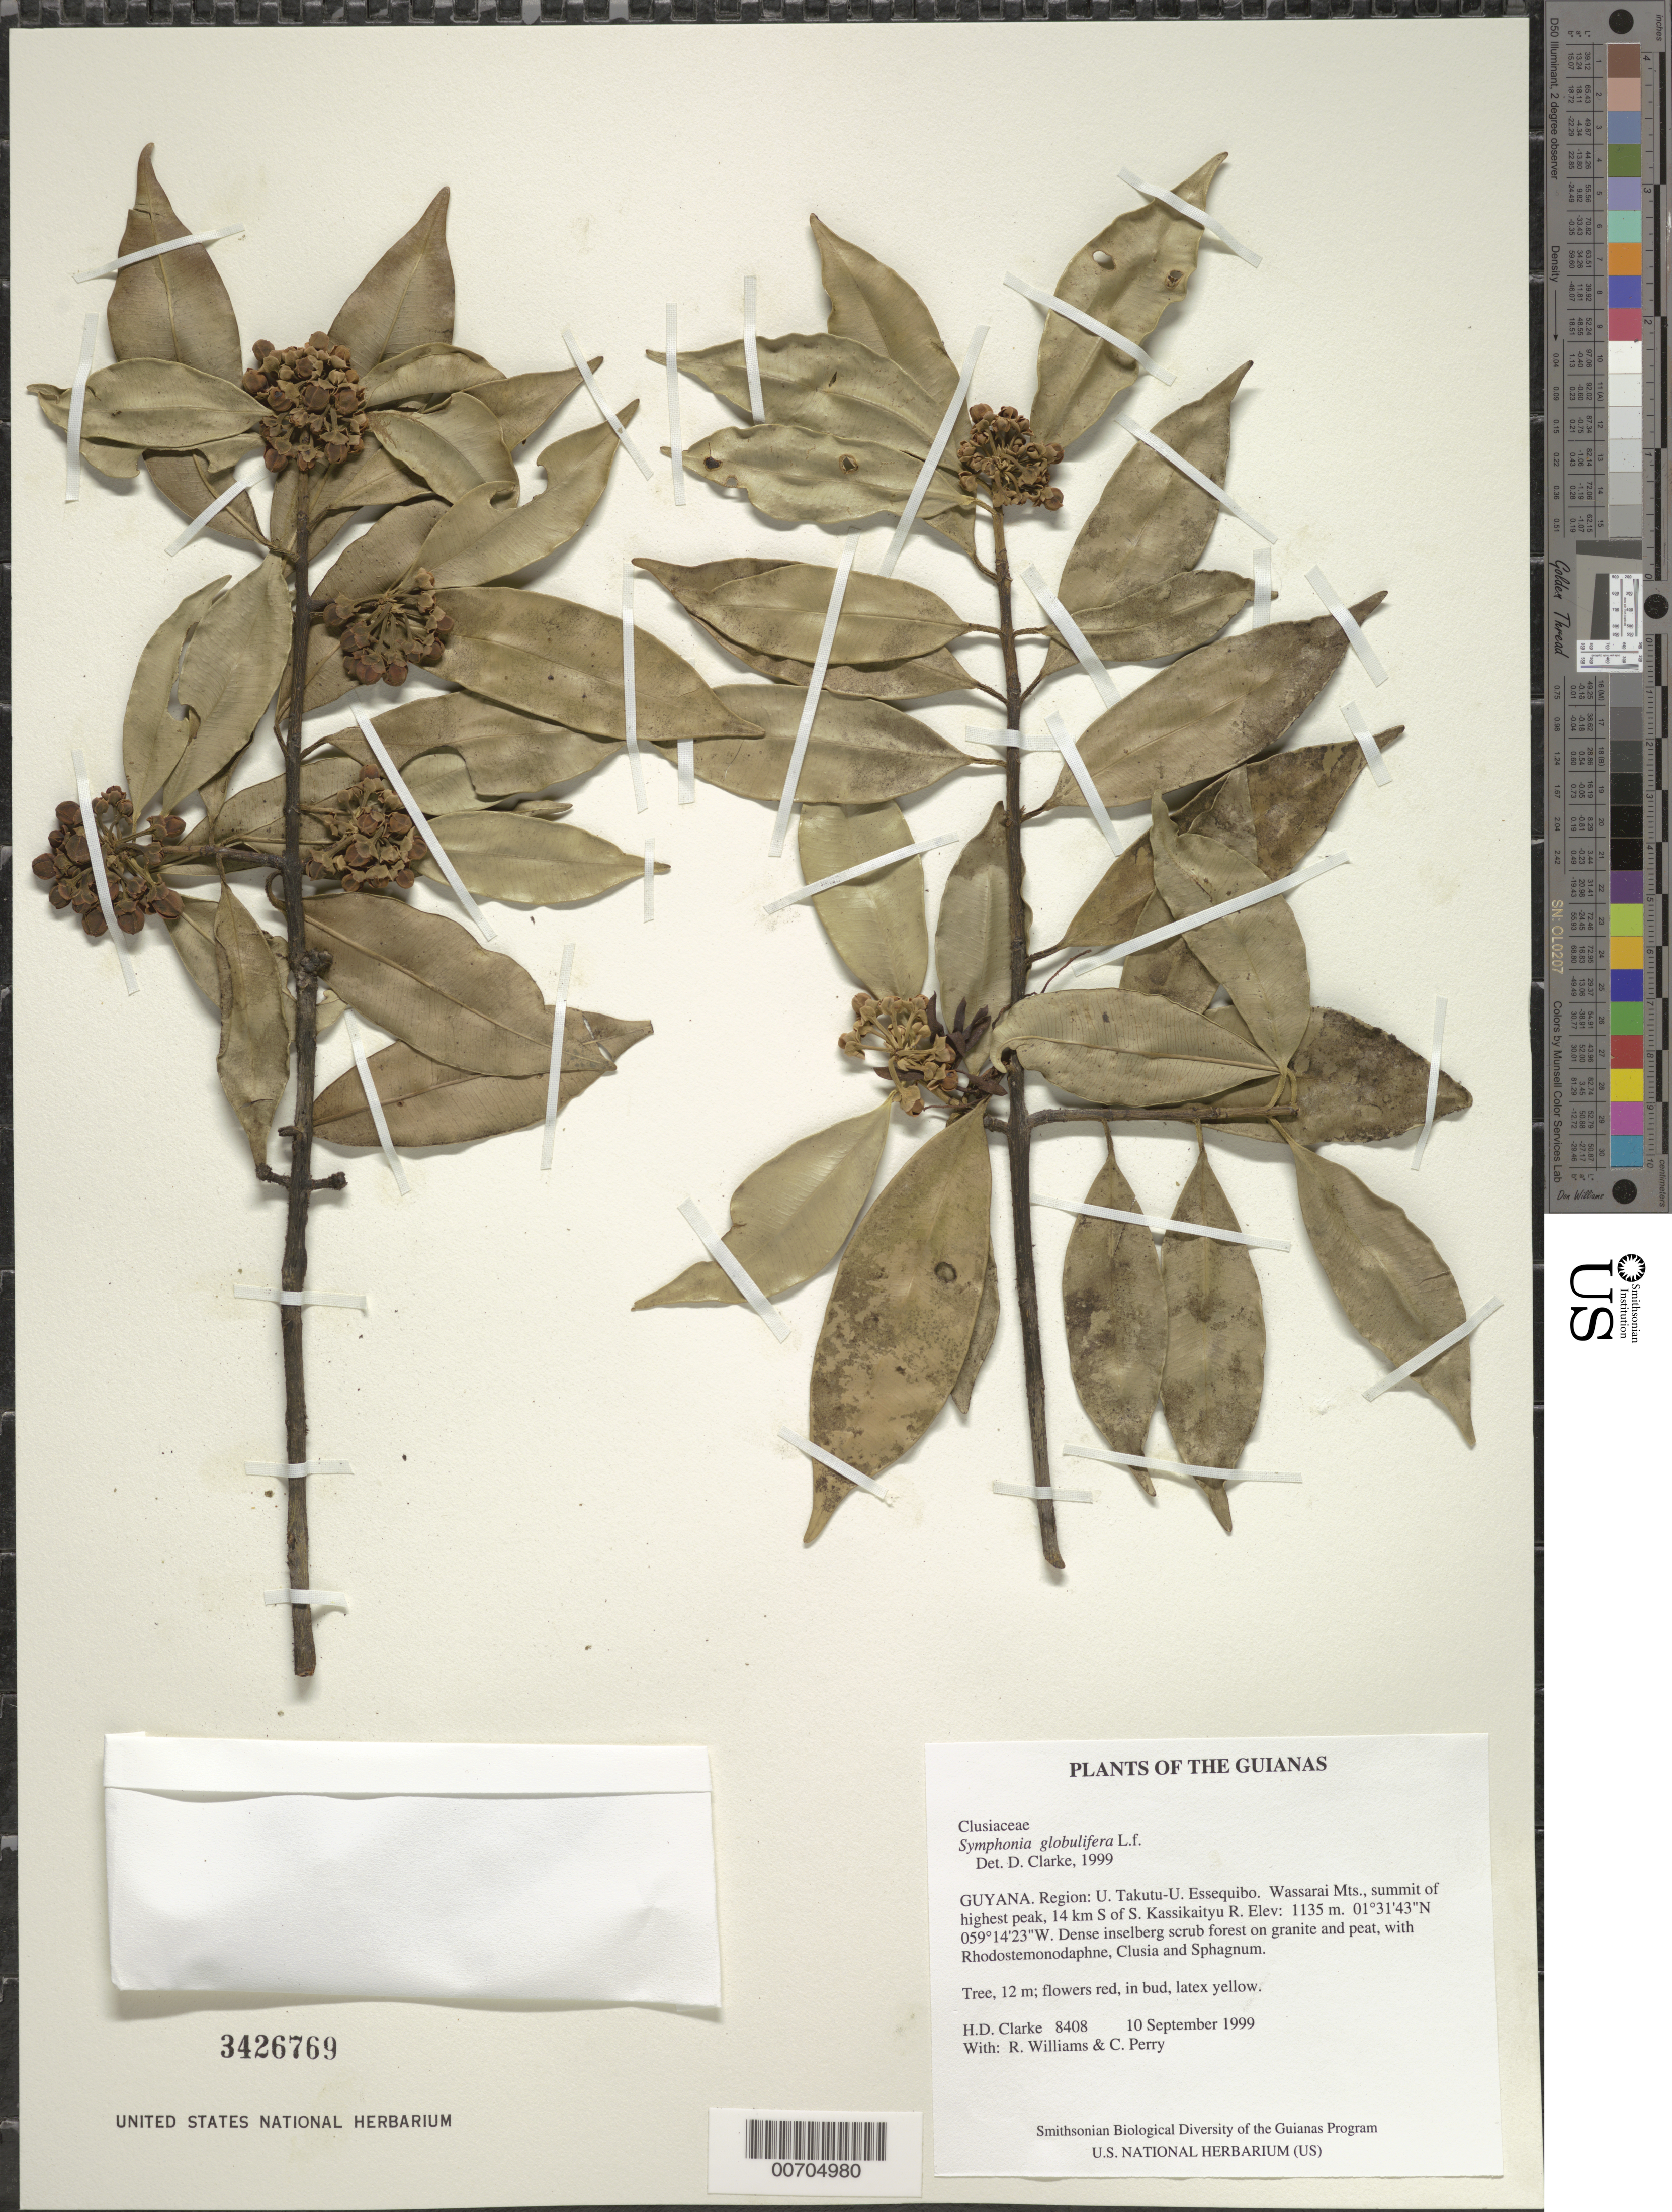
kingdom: Plantae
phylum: Tracheophyta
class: Magnoliopsida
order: Malpighiales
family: Clusiaceae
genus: Symphonia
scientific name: Symphonia globulifera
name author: L. f.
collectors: H. D. Clarke, R. Williams & C. Perry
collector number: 8408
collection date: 1999-09-10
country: Guyana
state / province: U. Takutu-U. Essequibo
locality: The Guianas. Region: U. Takutu-U. Essequibo. Wassarai Mts., summit of highest peak, 14 km S of S. Kassikaityu R.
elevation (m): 1135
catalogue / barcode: US 3426769